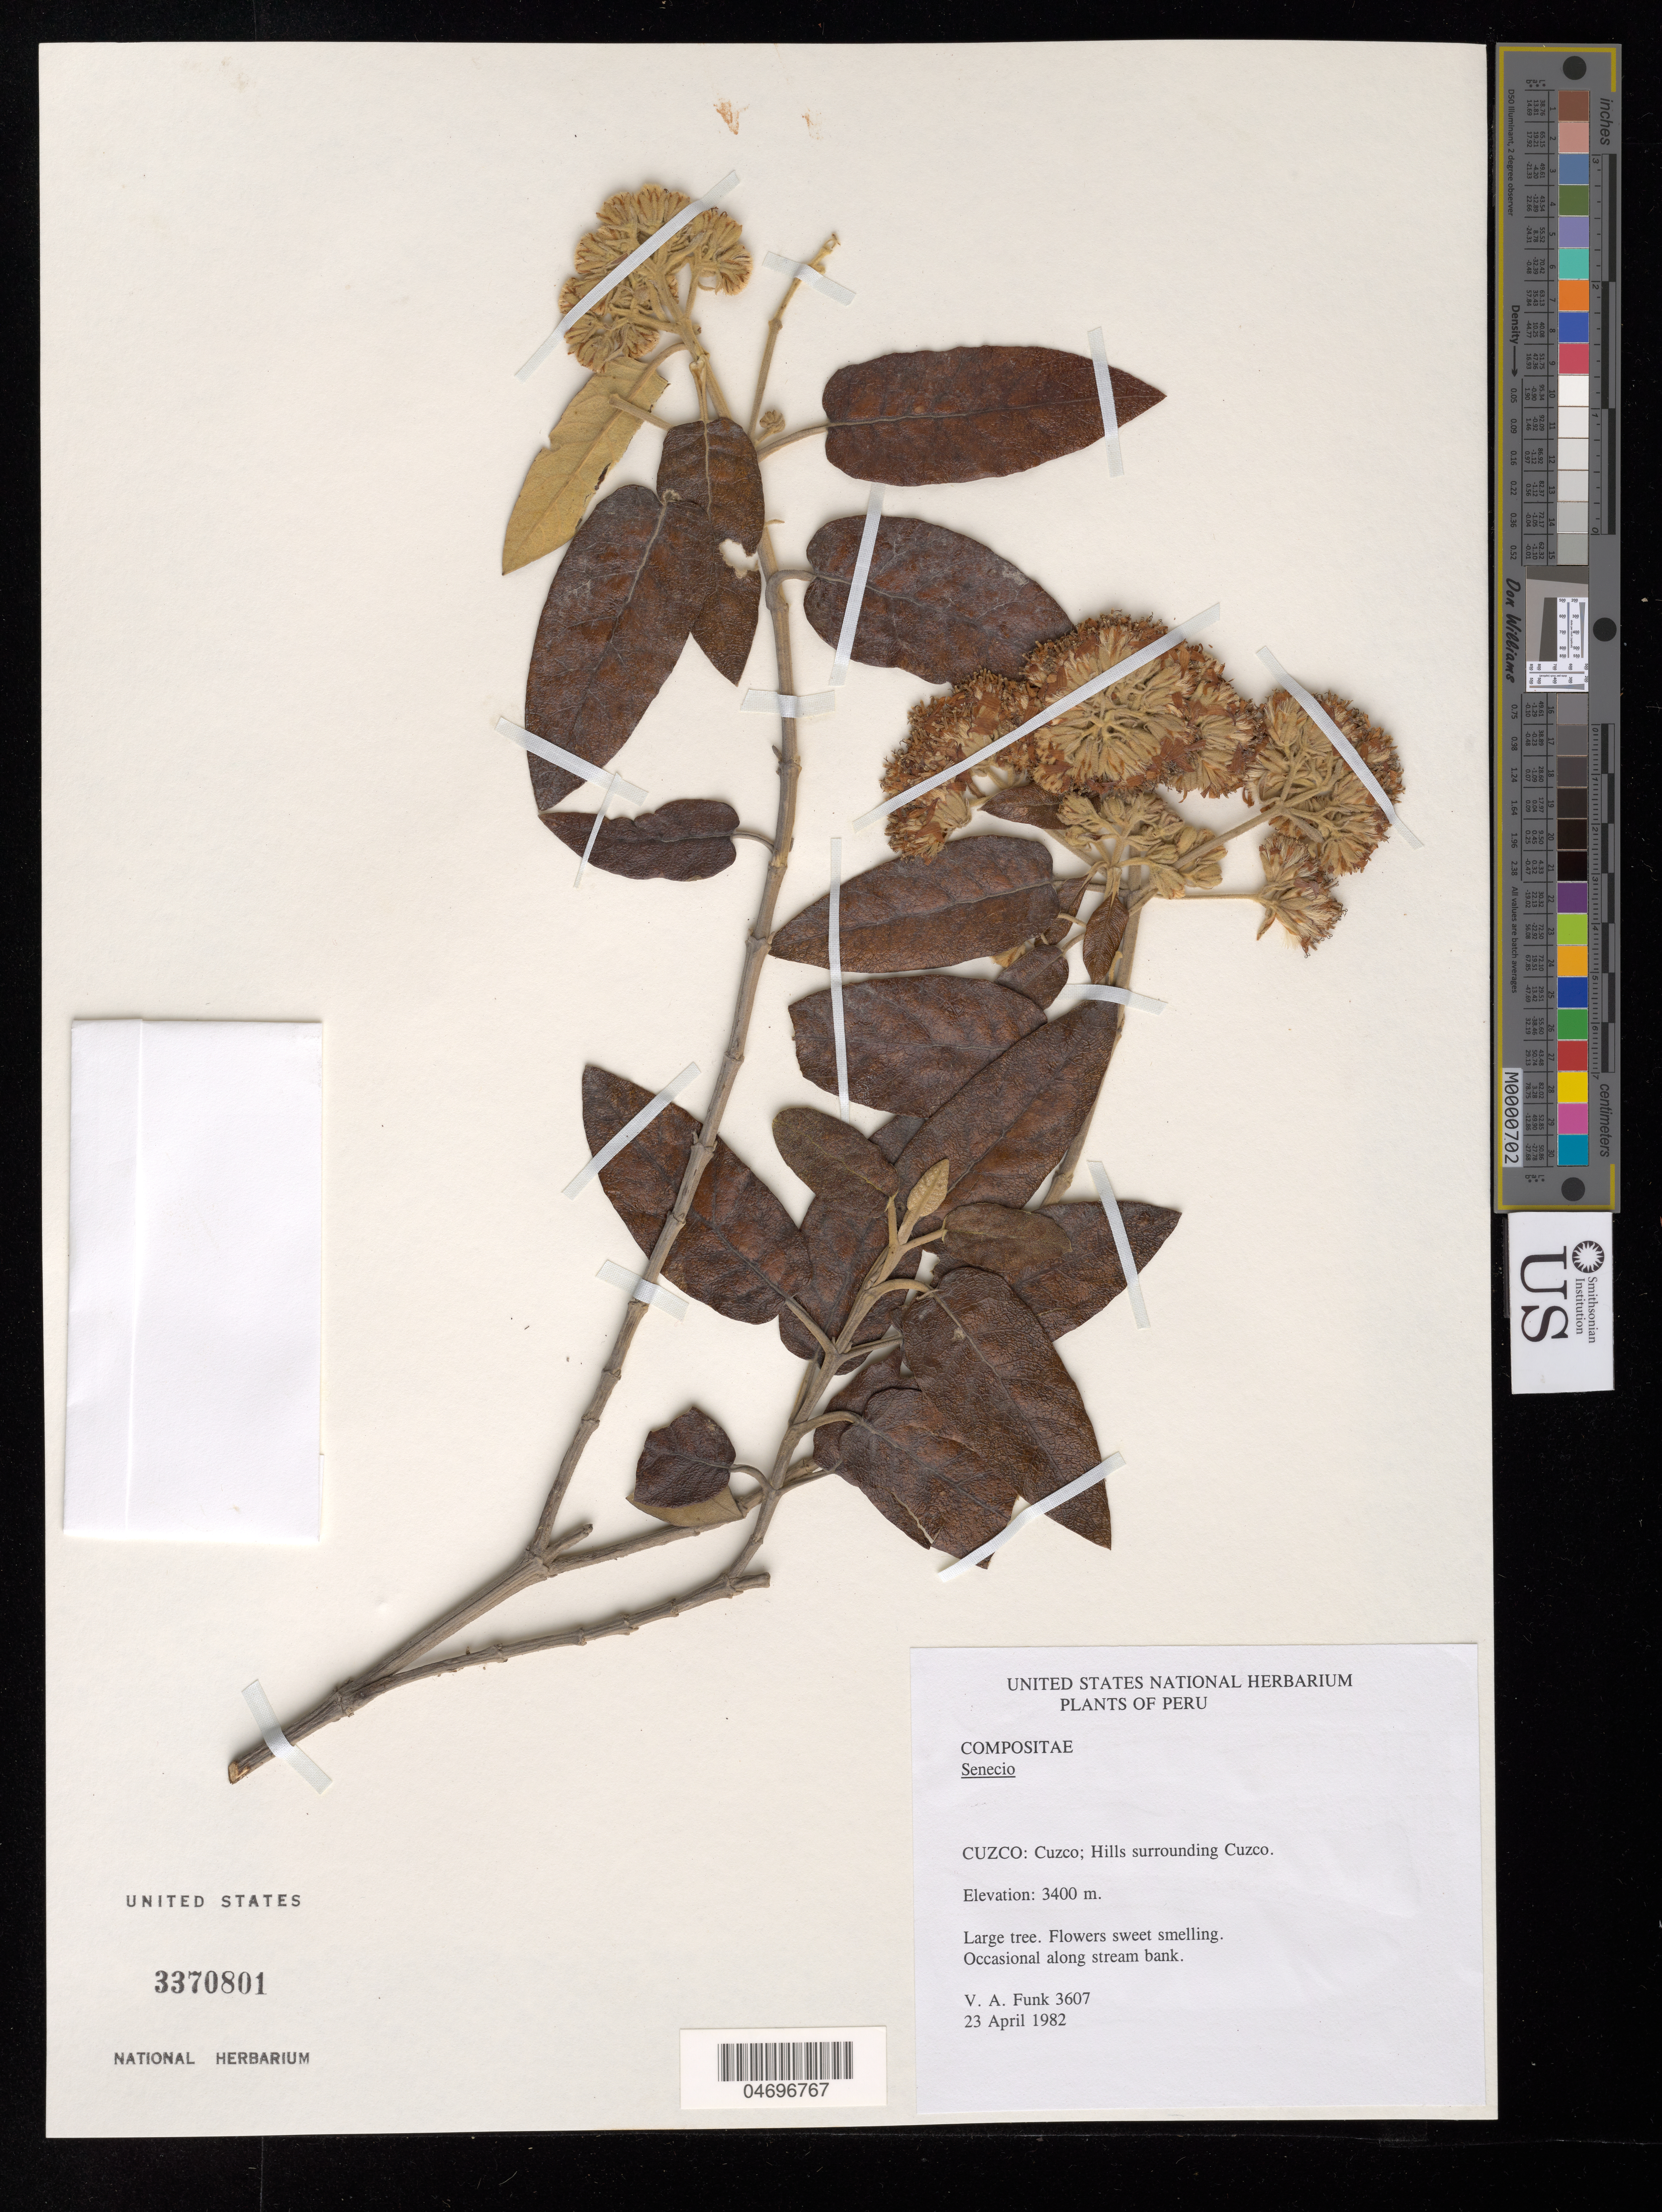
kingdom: Plantae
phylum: Tracheophyta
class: Magnoliopsida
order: Asterales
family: Asteraceae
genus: Senecio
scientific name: Senecio sp.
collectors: V. Funk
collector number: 3607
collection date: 1982-04-23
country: Peru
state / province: Cusco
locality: Cuzco; Hills surrounding Cuzco.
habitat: Along stream banks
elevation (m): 3400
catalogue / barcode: US 3370801